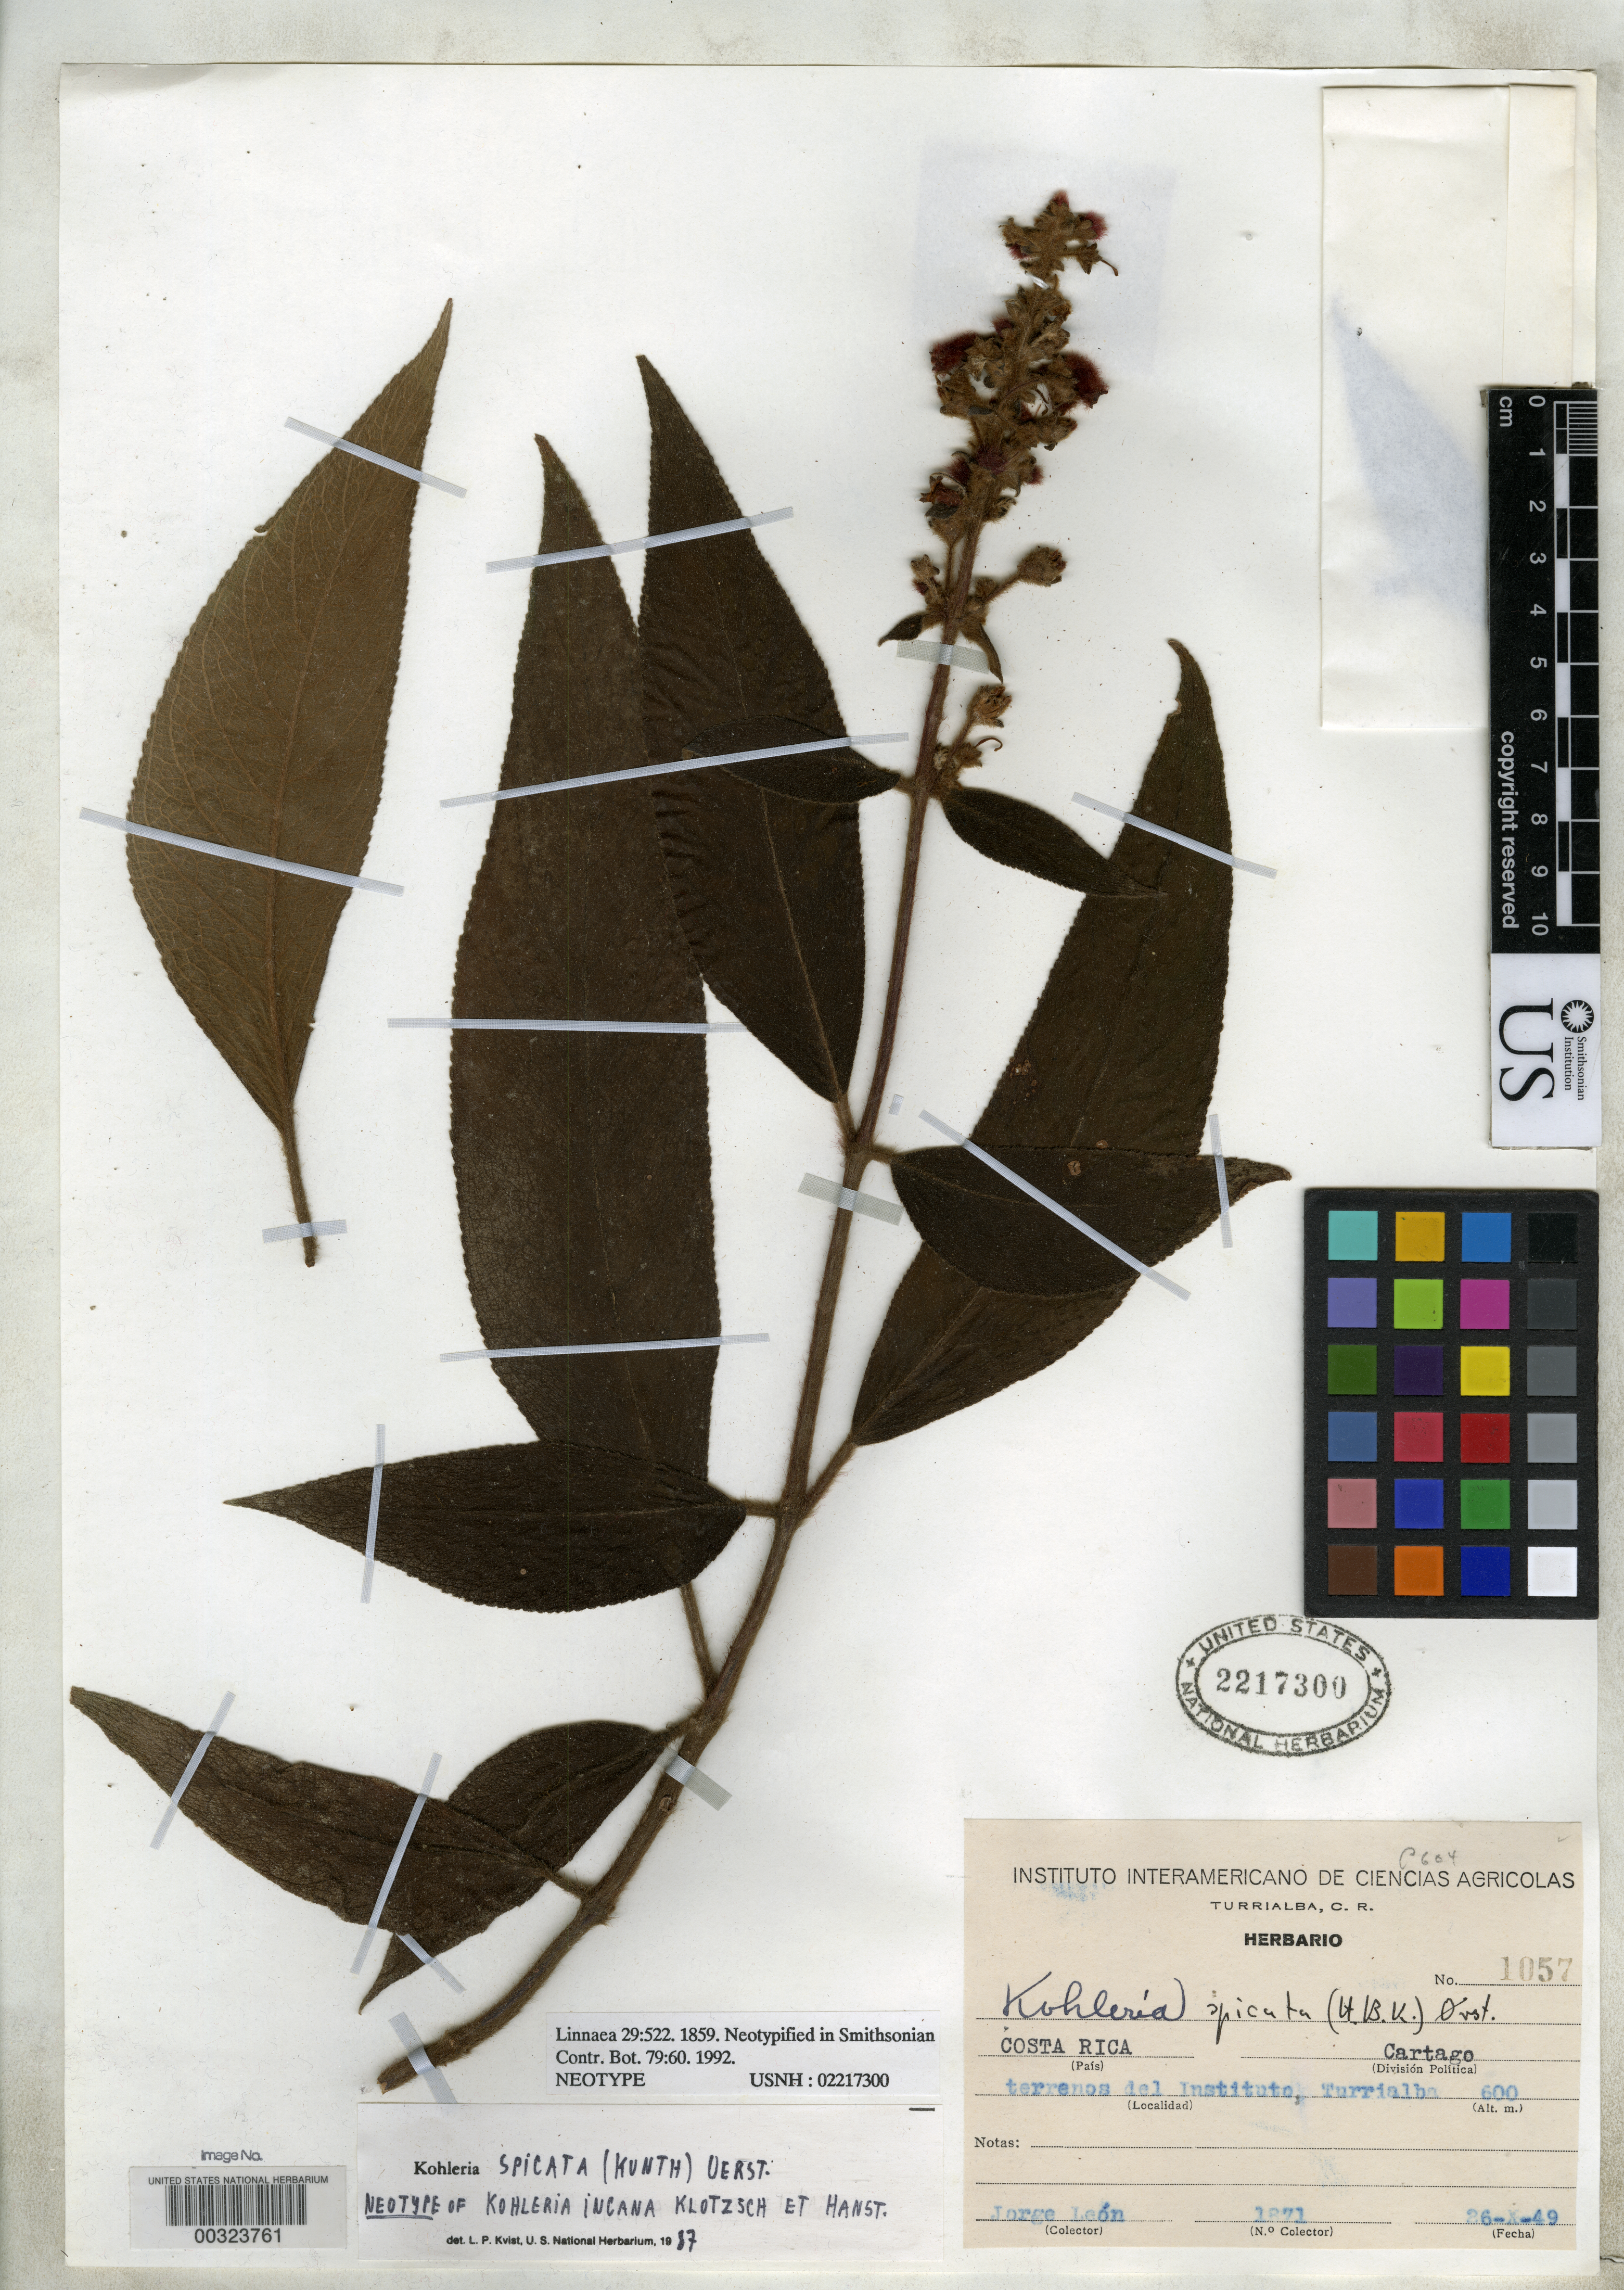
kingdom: Plantae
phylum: Tracheophyta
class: Magnoliopsida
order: Lamiales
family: Gesneriaceae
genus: Kohleria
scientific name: Kohleria incana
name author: Klotzsch & Hanst.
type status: Neotype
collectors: J. León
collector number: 1871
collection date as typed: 26 Oct 1949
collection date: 1949-10-26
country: Costa Rica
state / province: Cartago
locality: Grounds of Turrialba Institute.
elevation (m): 600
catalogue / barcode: US 2217300